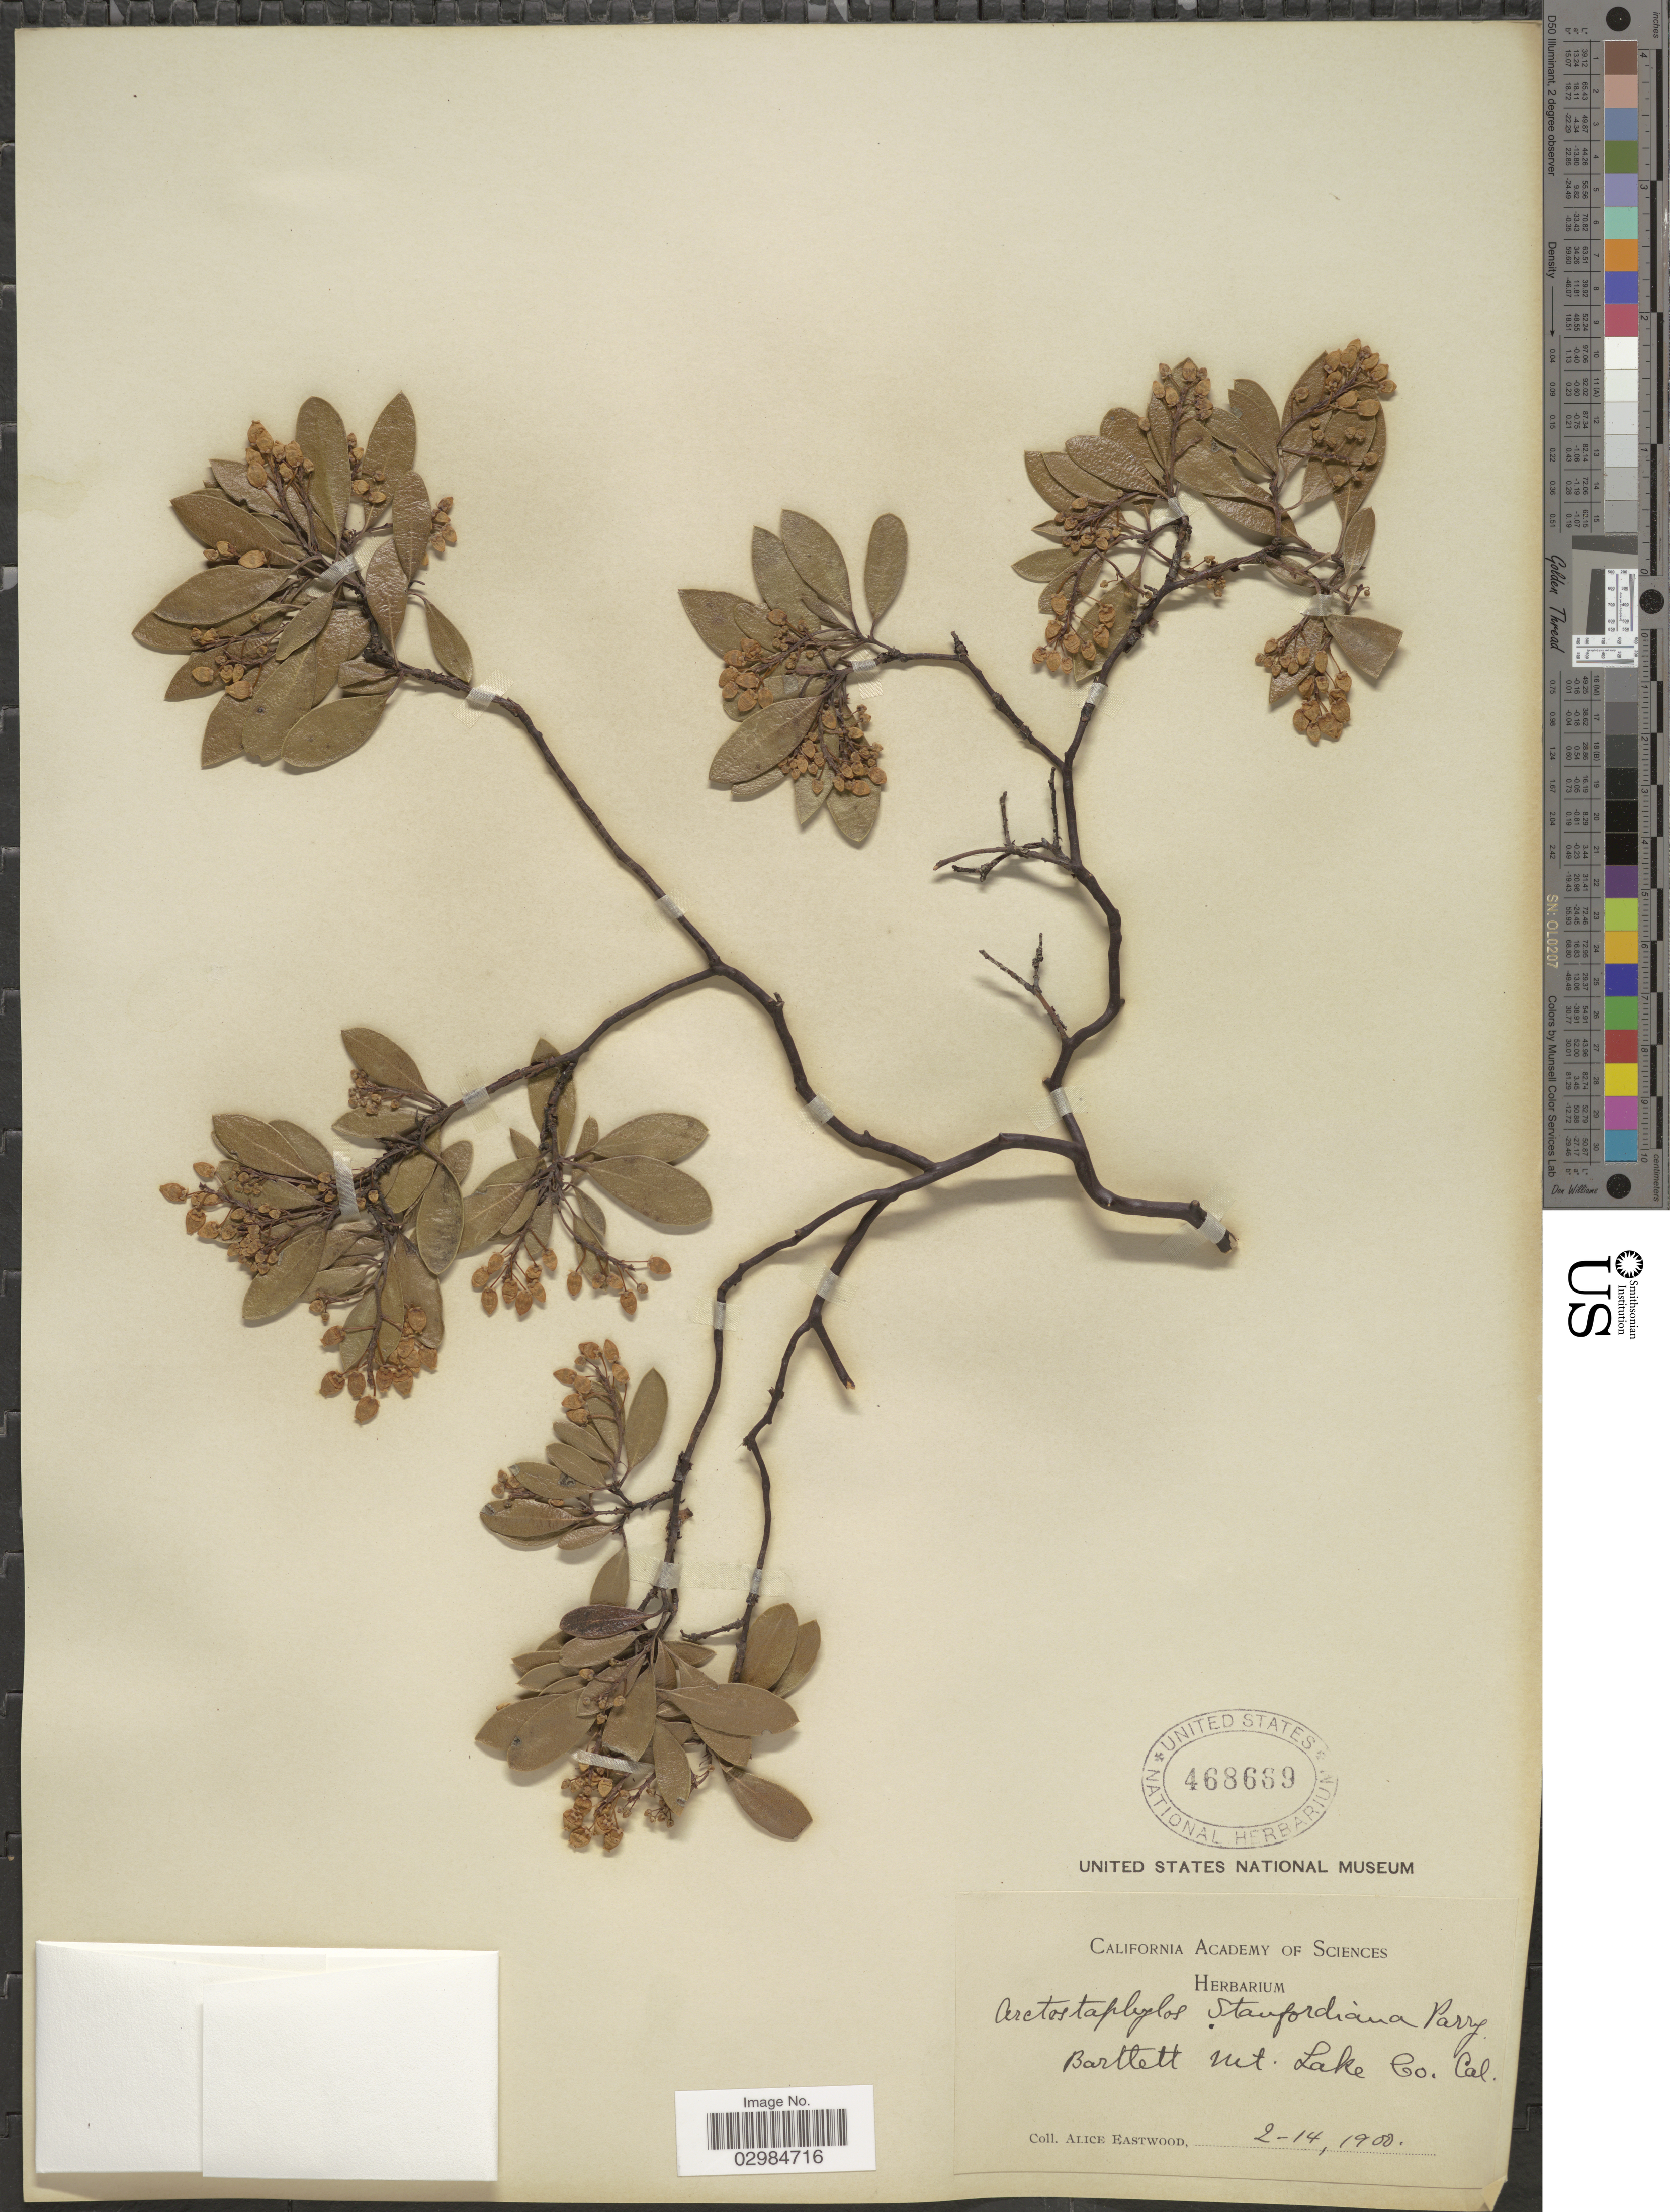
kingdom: Plantae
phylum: Tracheophyta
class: Magnoliopsida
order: Ericales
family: Ericaceae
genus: Arctostaphylos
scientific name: Arctostaphylos stanfordiana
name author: Parry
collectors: A. Eastwood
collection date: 1900-02-14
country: United States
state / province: California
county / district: Lake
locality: Bartlett Mt. Lake Co. Cal.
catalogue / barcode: US 468669